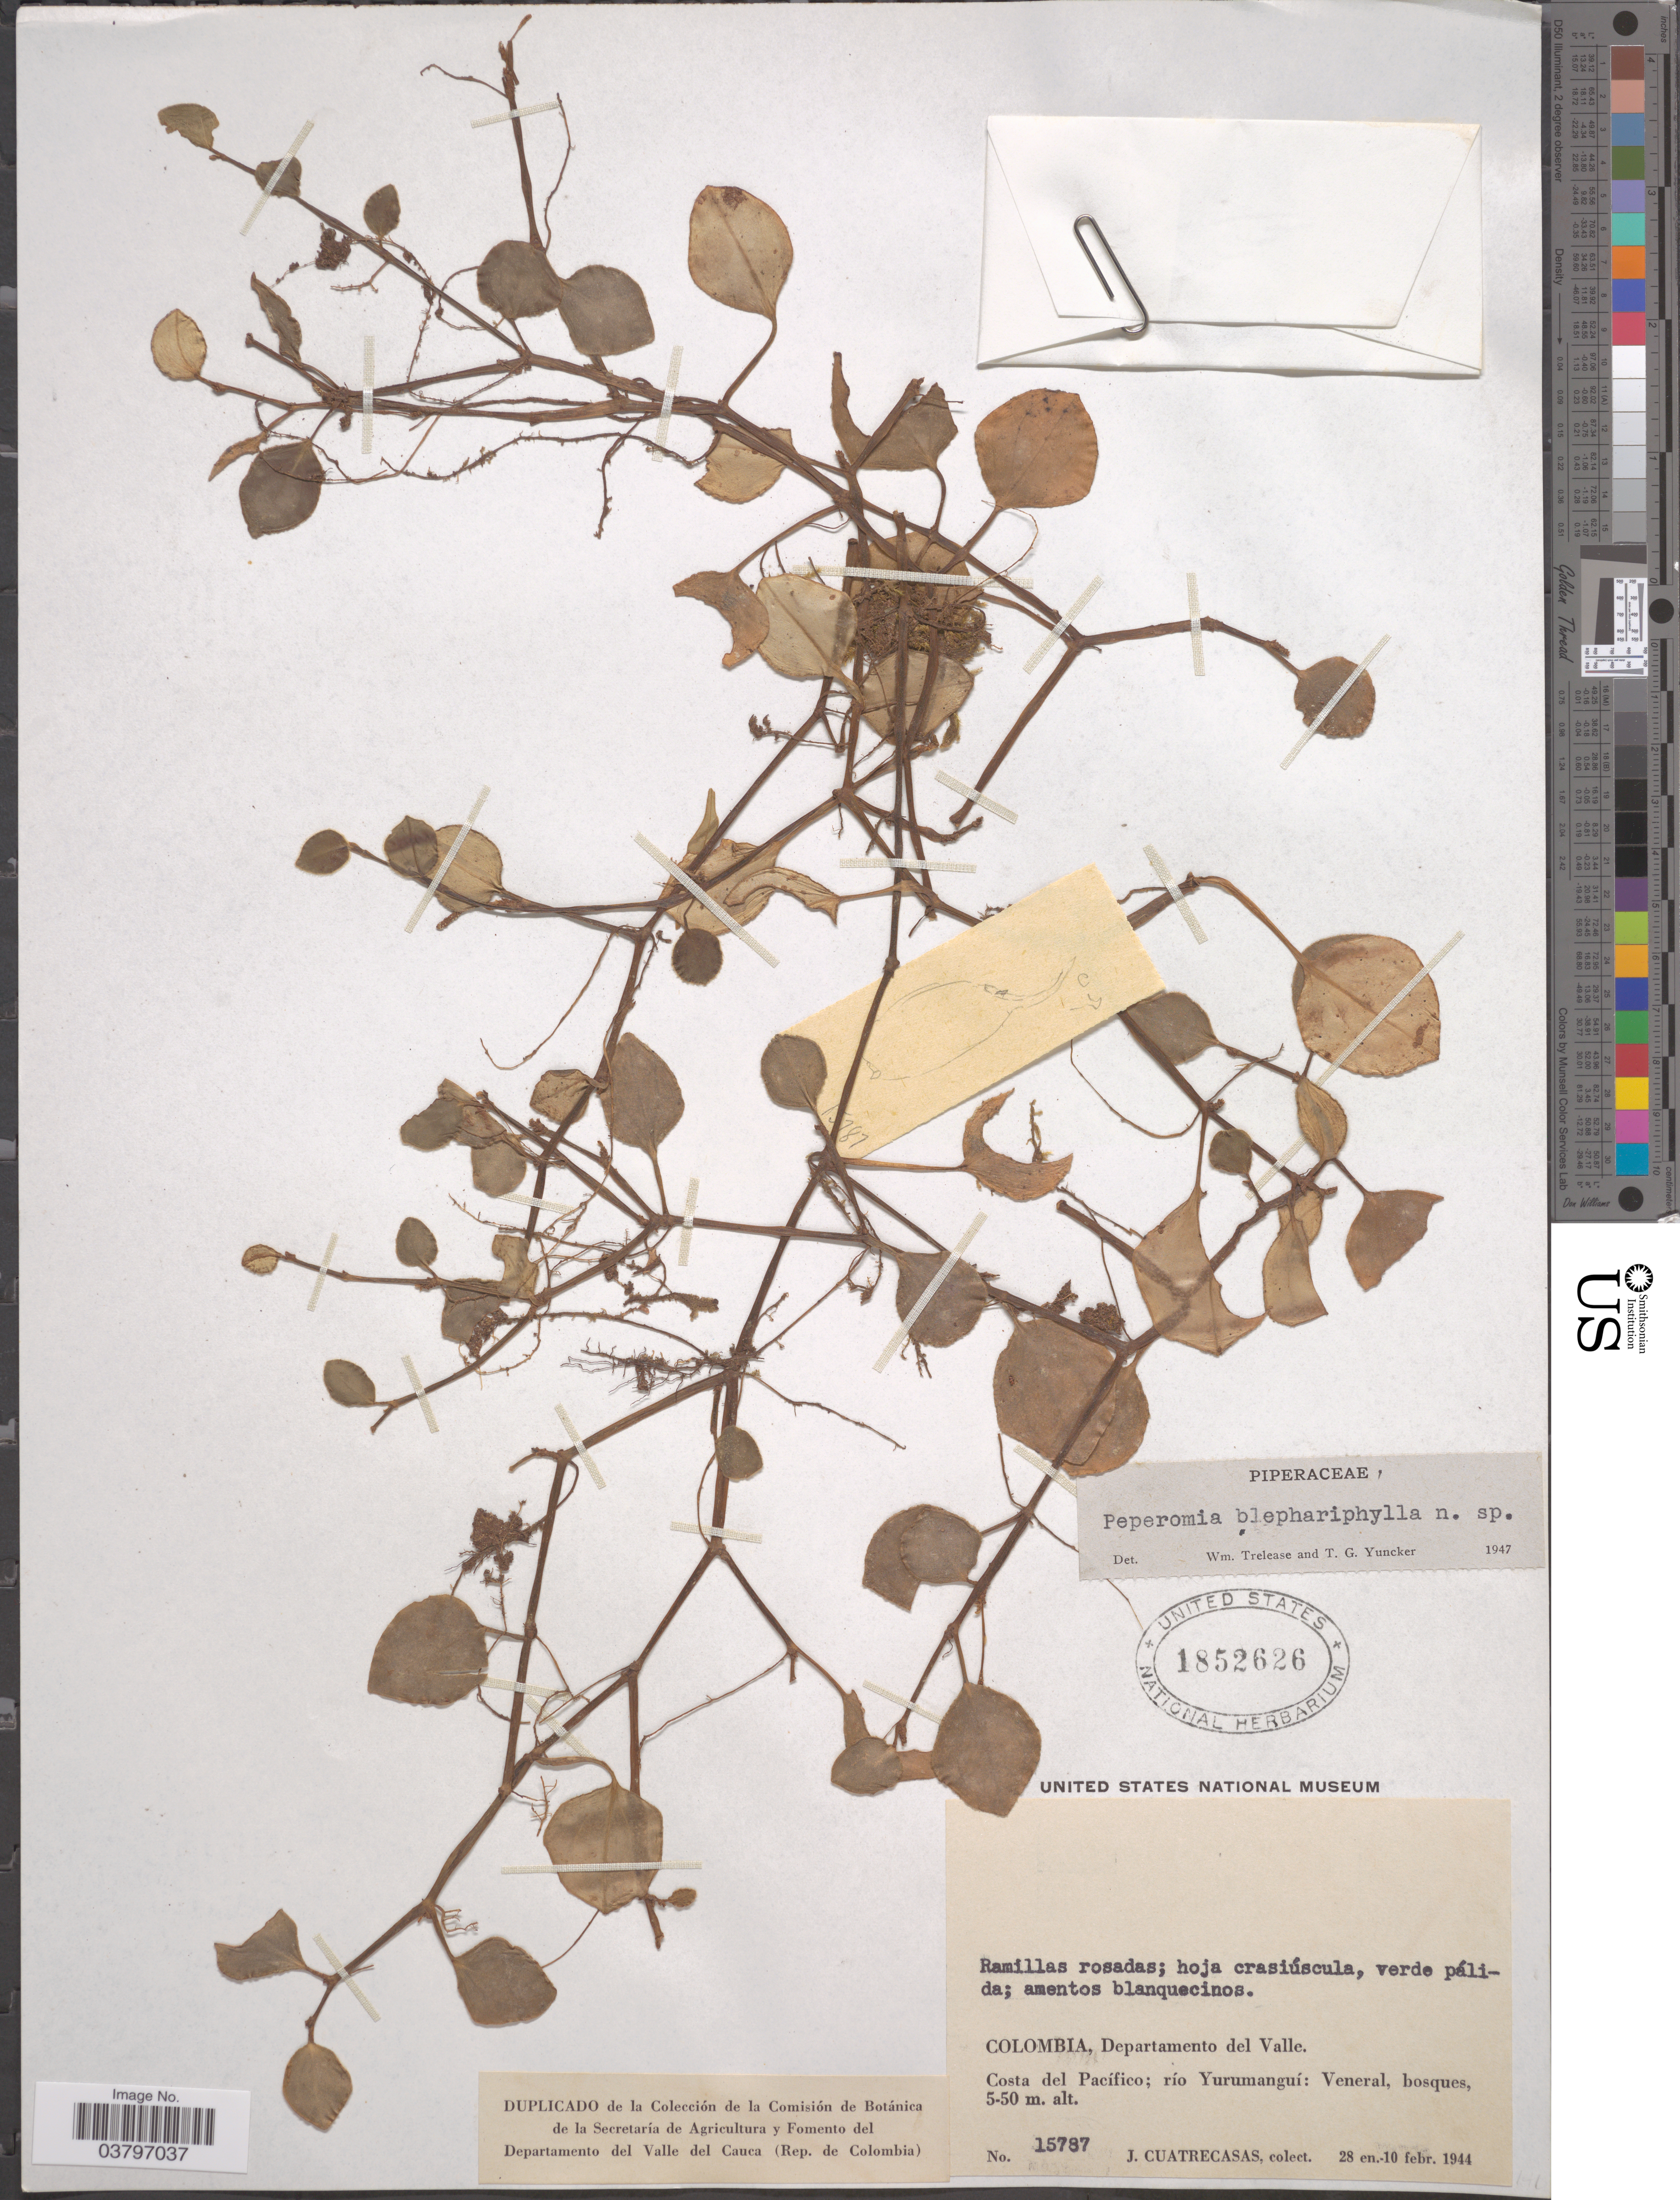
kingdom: Plantae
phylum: Tracheophyta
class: Magnoliopsida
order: Piperales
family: Piperaceae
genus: Peperomia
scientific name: Peperomia ciliaris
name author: C. DC.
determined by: Jiménez, José Estaban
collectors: J. Cuatrecasas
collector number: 15787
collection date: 1944-01-28/1944-02-10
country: Colombia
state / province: Valle del Cauca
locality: Departamento del Valle. Costa del Pacífico; río Yurumanguí: Veneral, bosques.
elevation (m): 5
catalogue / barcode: US 1852626